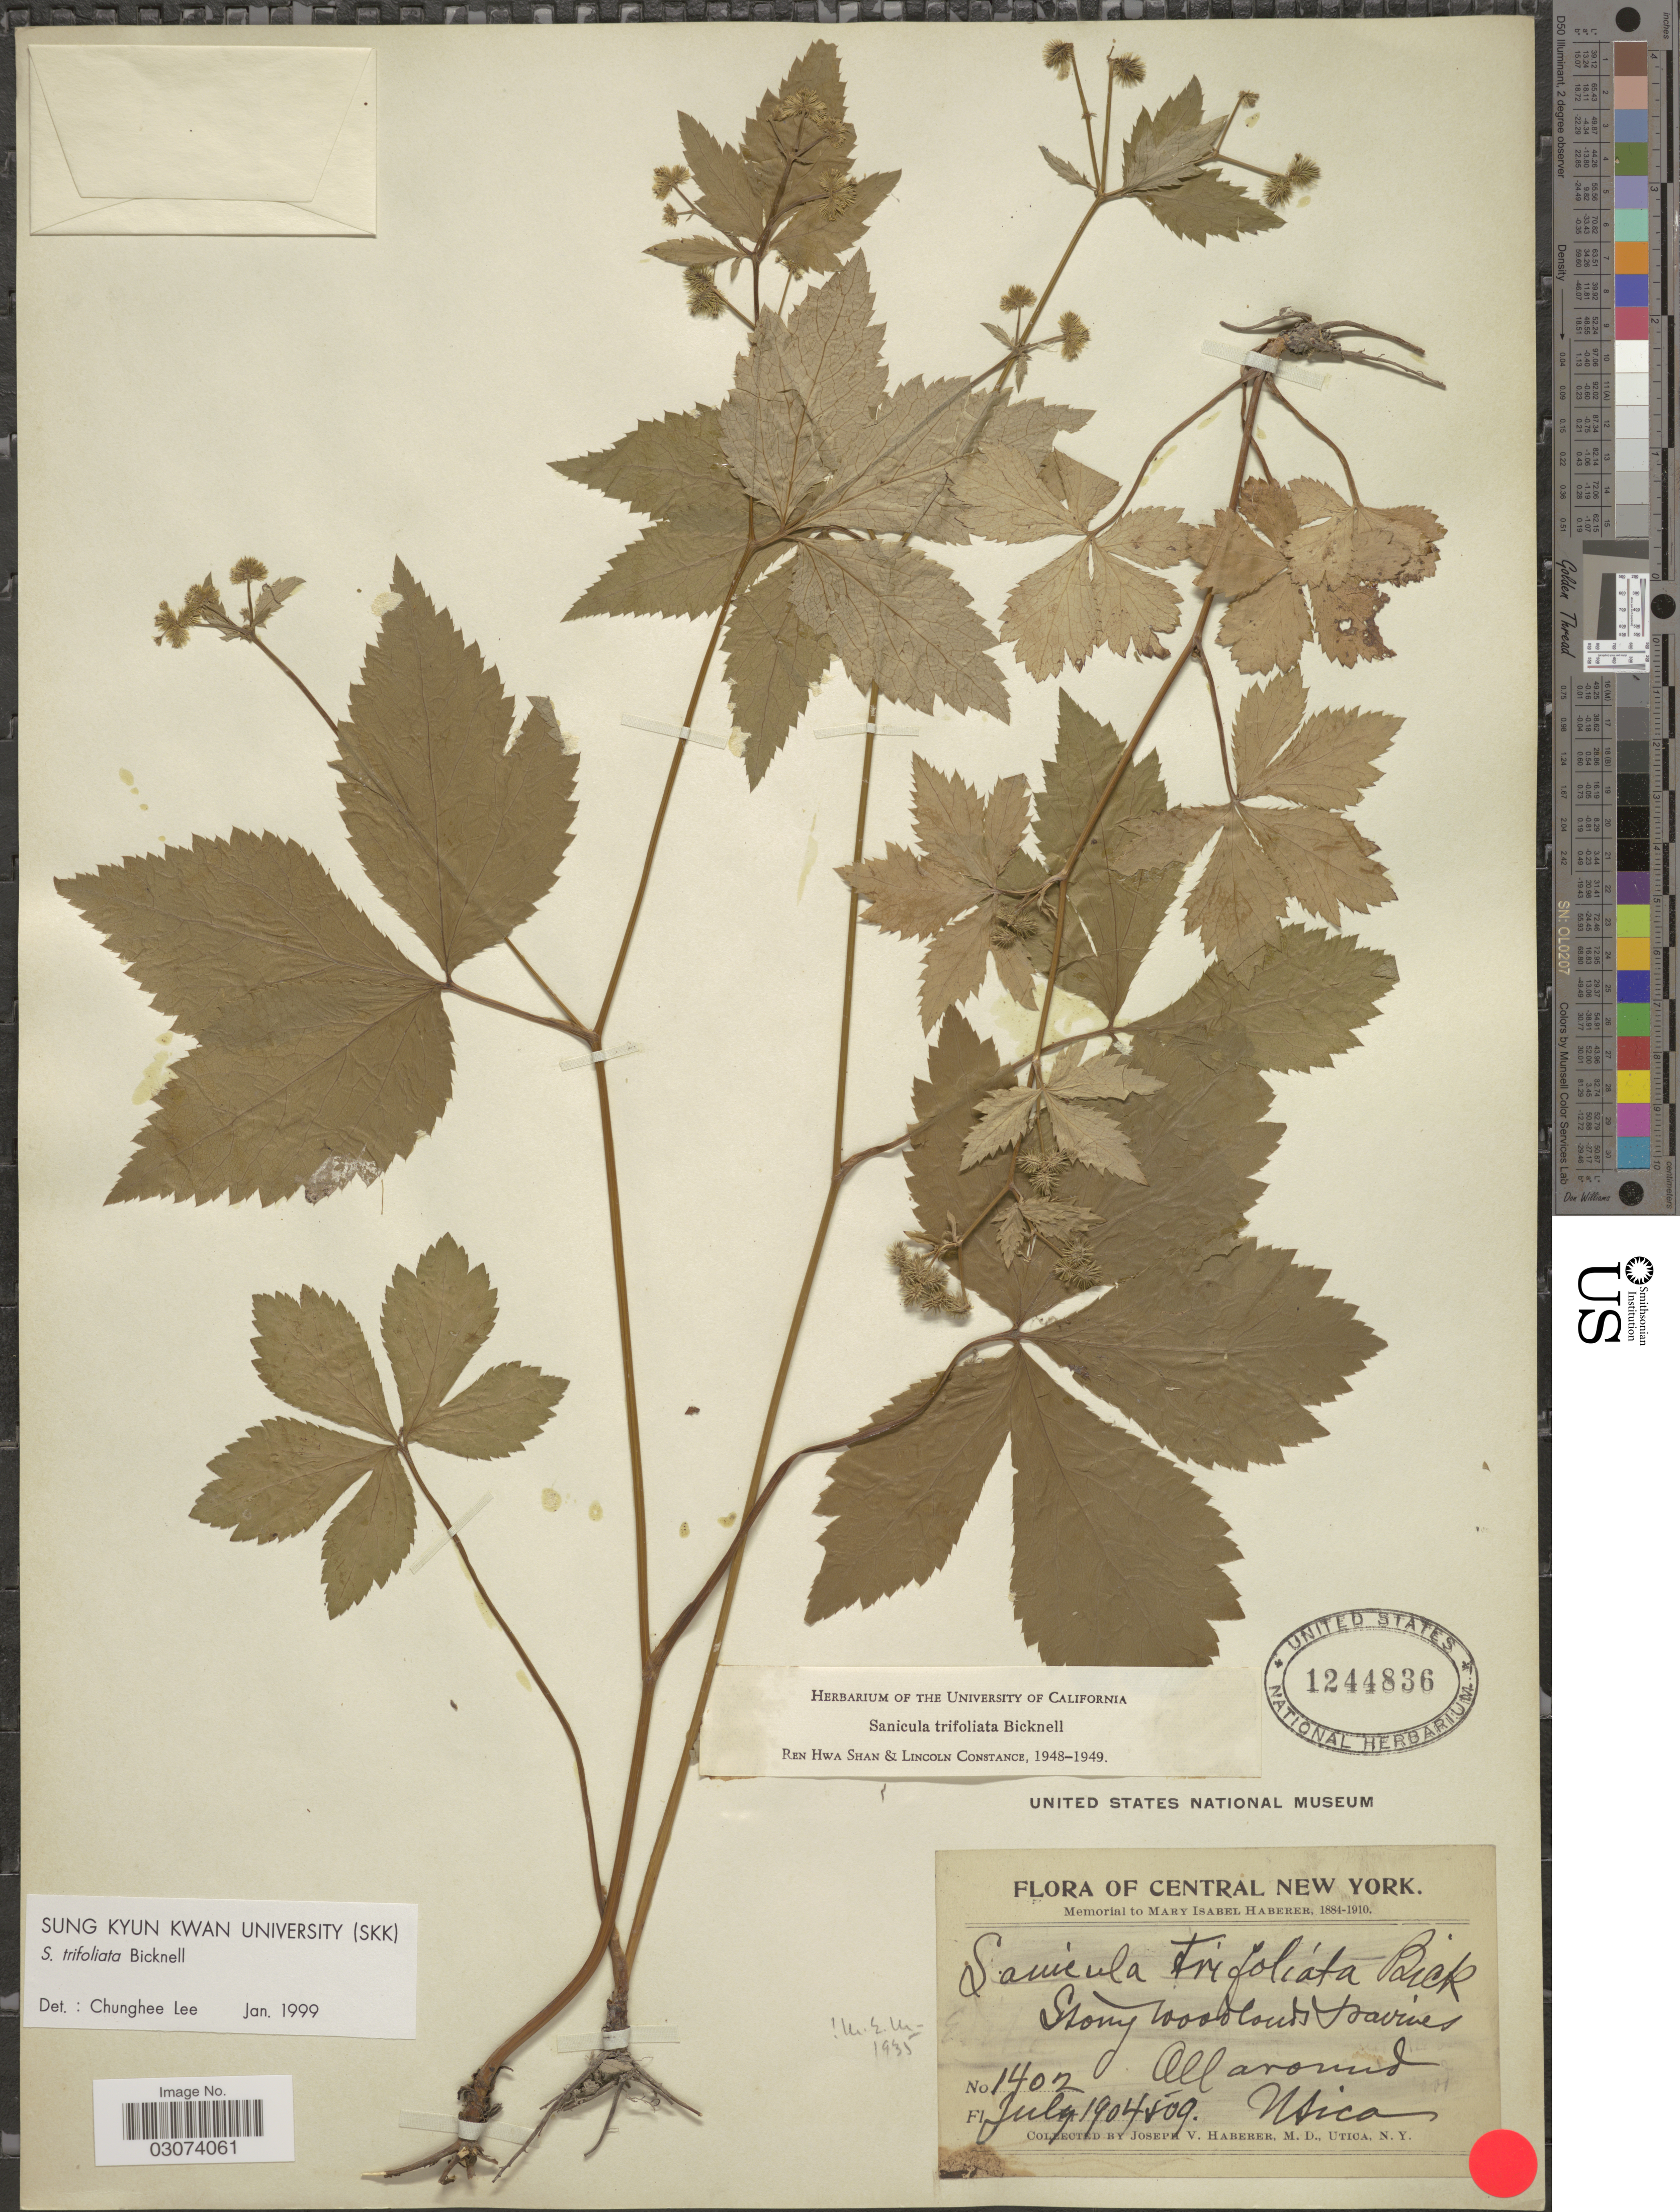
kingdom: Plantae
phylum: Tracheophyta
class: Magnoliopsida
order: Apiales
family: Apiaceae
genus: Sanicula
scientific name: Sanicula trifoliata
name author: E.P. Bicknell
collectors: J. V. Haberer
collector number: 1402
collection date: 1904-07/1905-07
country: United States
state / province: New York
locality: Central New York. Stony woodlands ravines. All around Utica.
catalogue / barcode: US 1244836